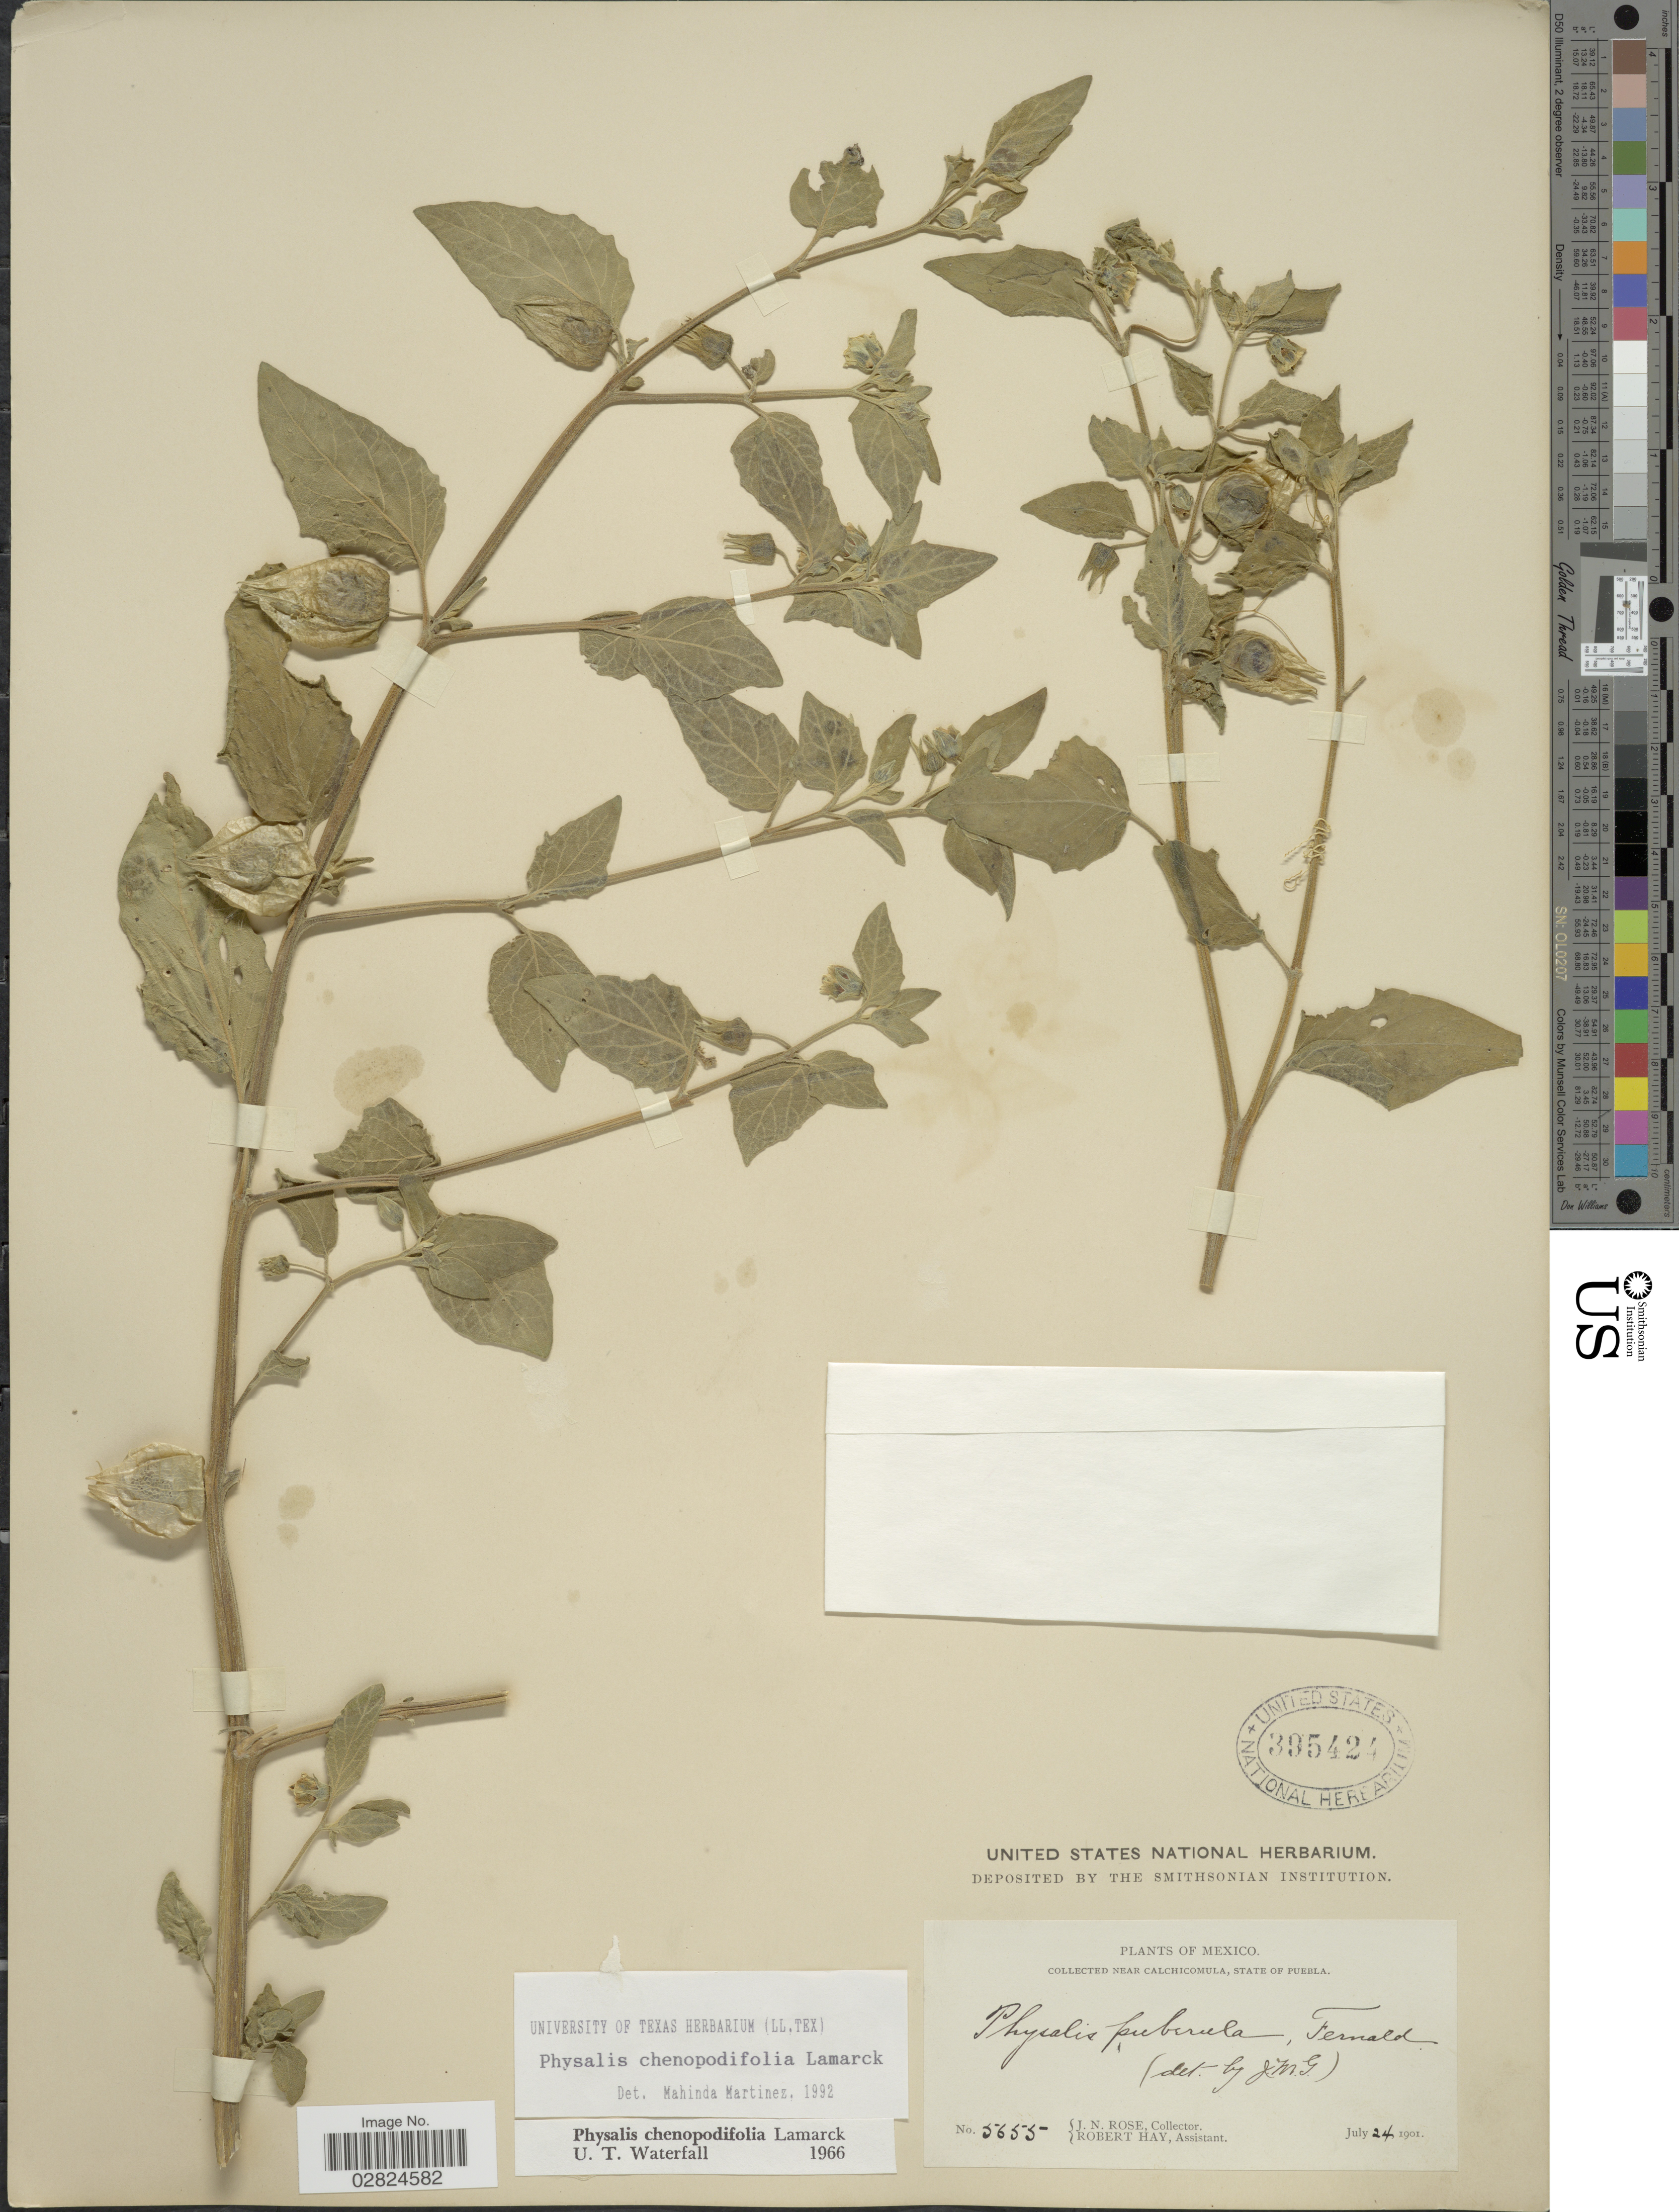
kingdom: Plantae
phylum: Tracheophyta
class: Magnoliopsida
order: Solanales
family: Solanaceae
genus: Physalis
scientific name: Physalis chenopodifolia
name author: Lam.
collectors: J. N. Rose & R. Hay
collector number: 5655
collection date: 1901-07-24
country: Mexico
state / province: Puebla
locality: Near Calchicomula.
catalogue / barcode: US 395424